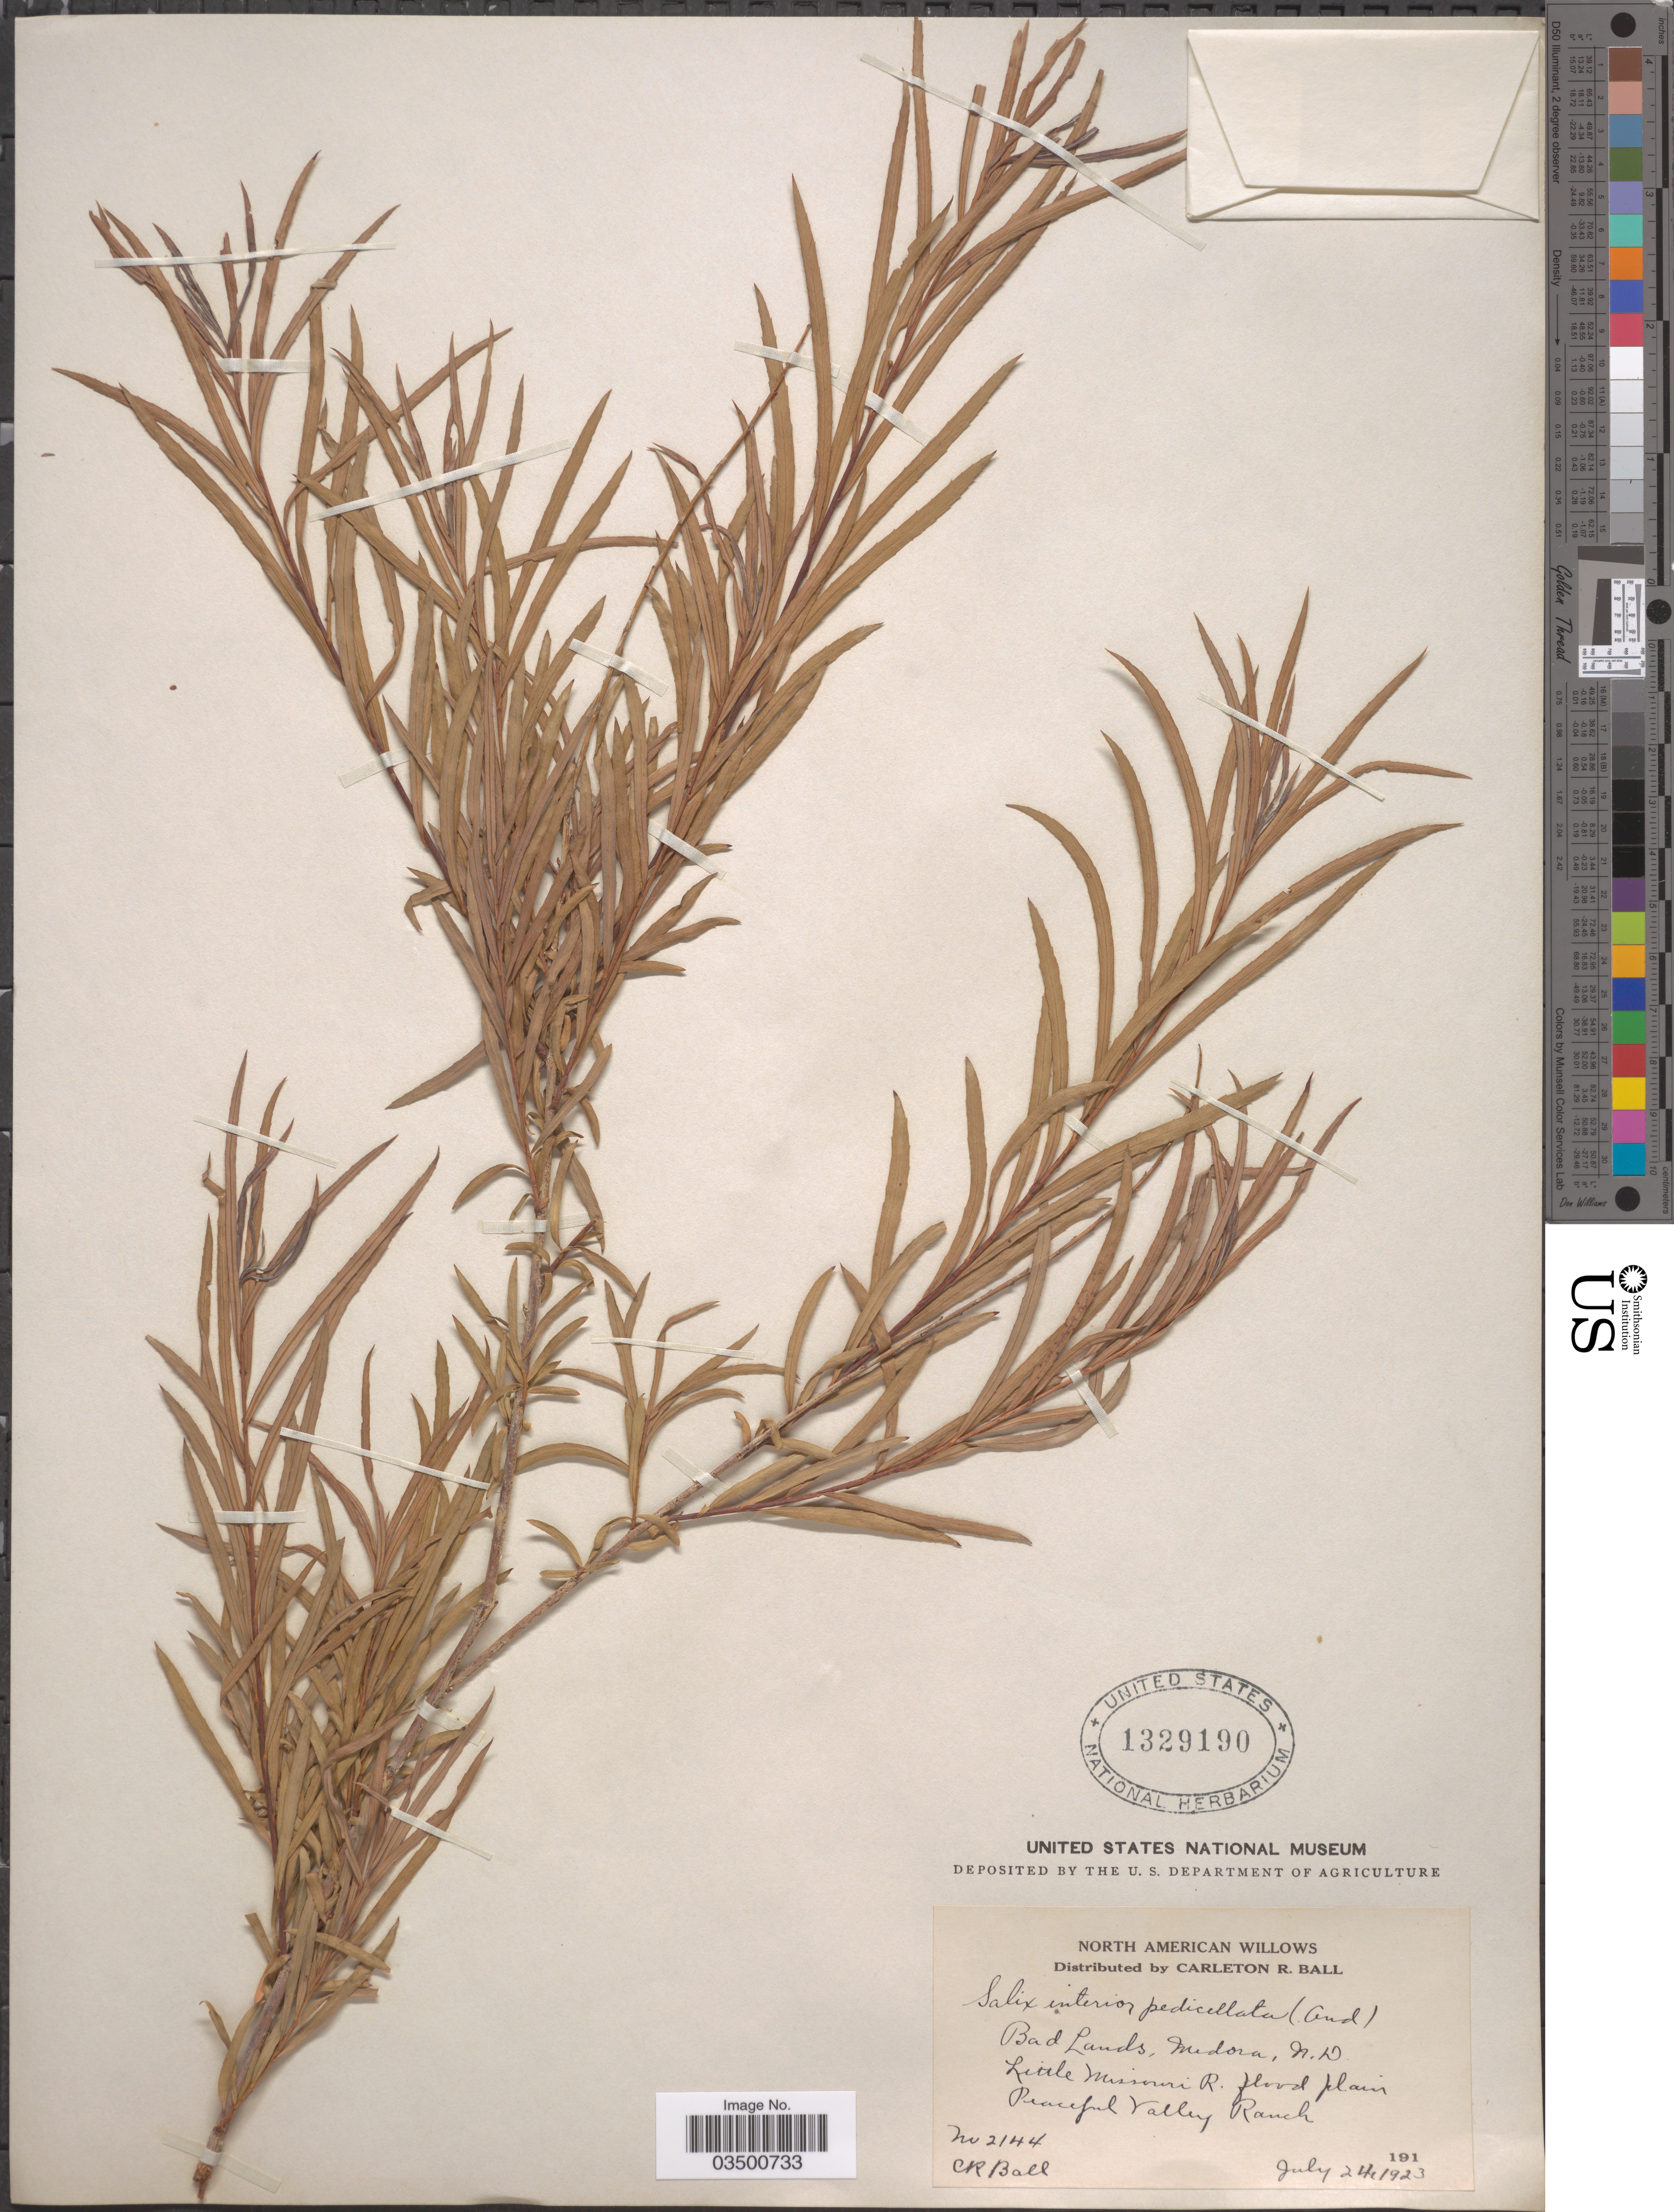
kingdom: Plantae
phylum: Tracheophyta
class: Magnoliopsida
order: Malpighiales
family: Salicaceae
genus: Salix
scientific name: Salix interior var. pedicellata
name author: (Andersson) C.R. Ball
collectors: C. R. Ball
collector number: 2144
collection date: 1923-07-24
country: United States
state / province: North Dakota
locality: Bad Lands, Medora. Little Missouri R. flood plain. Peaceful Valley Ranch.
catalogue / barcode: US 1329190